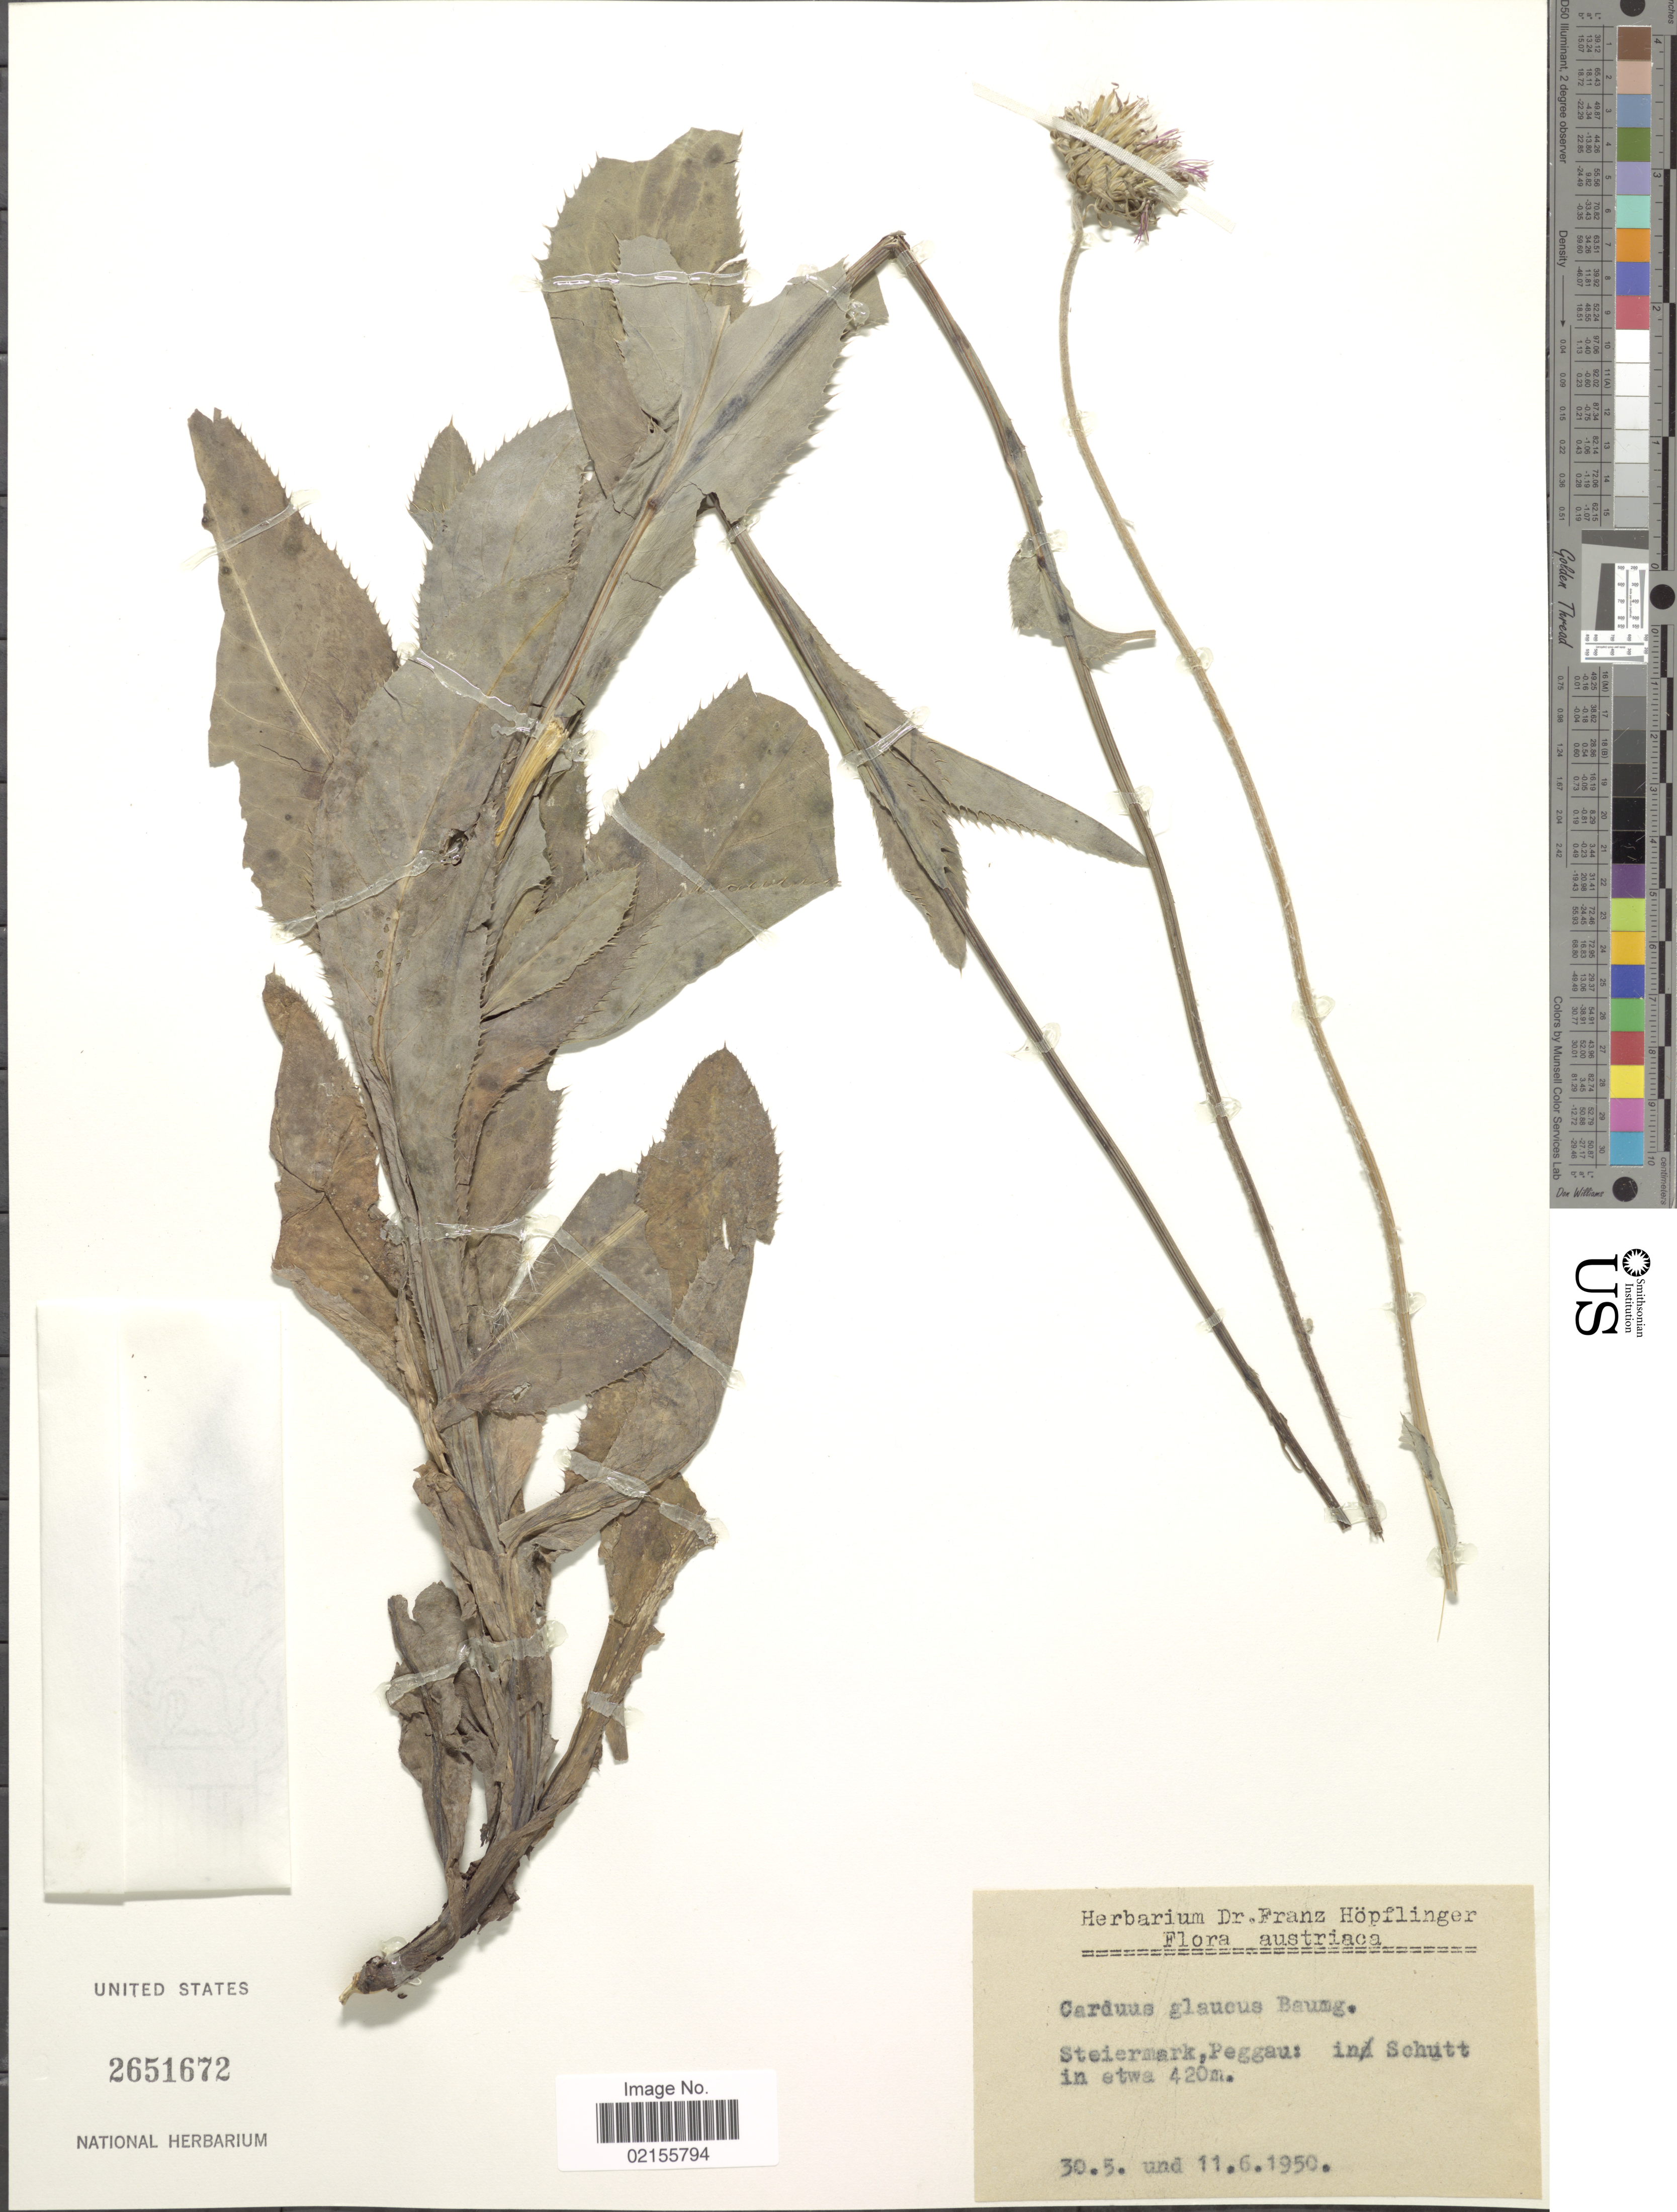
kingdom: Plantae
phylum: Tracheophyta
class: Magnoliopsida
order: Asterales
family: Asteraceae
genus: Carduus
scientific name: Carduus defloratus subsp. glaucus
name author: (Baumg.) Nyman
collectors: ex Herb. Dr. Franz Höpflinger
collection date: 1950-05-30/1950-06-11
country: Austria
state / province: Steiermark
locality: Peggau: in Schutt in etwa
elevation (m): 420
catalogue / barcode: US 2651672